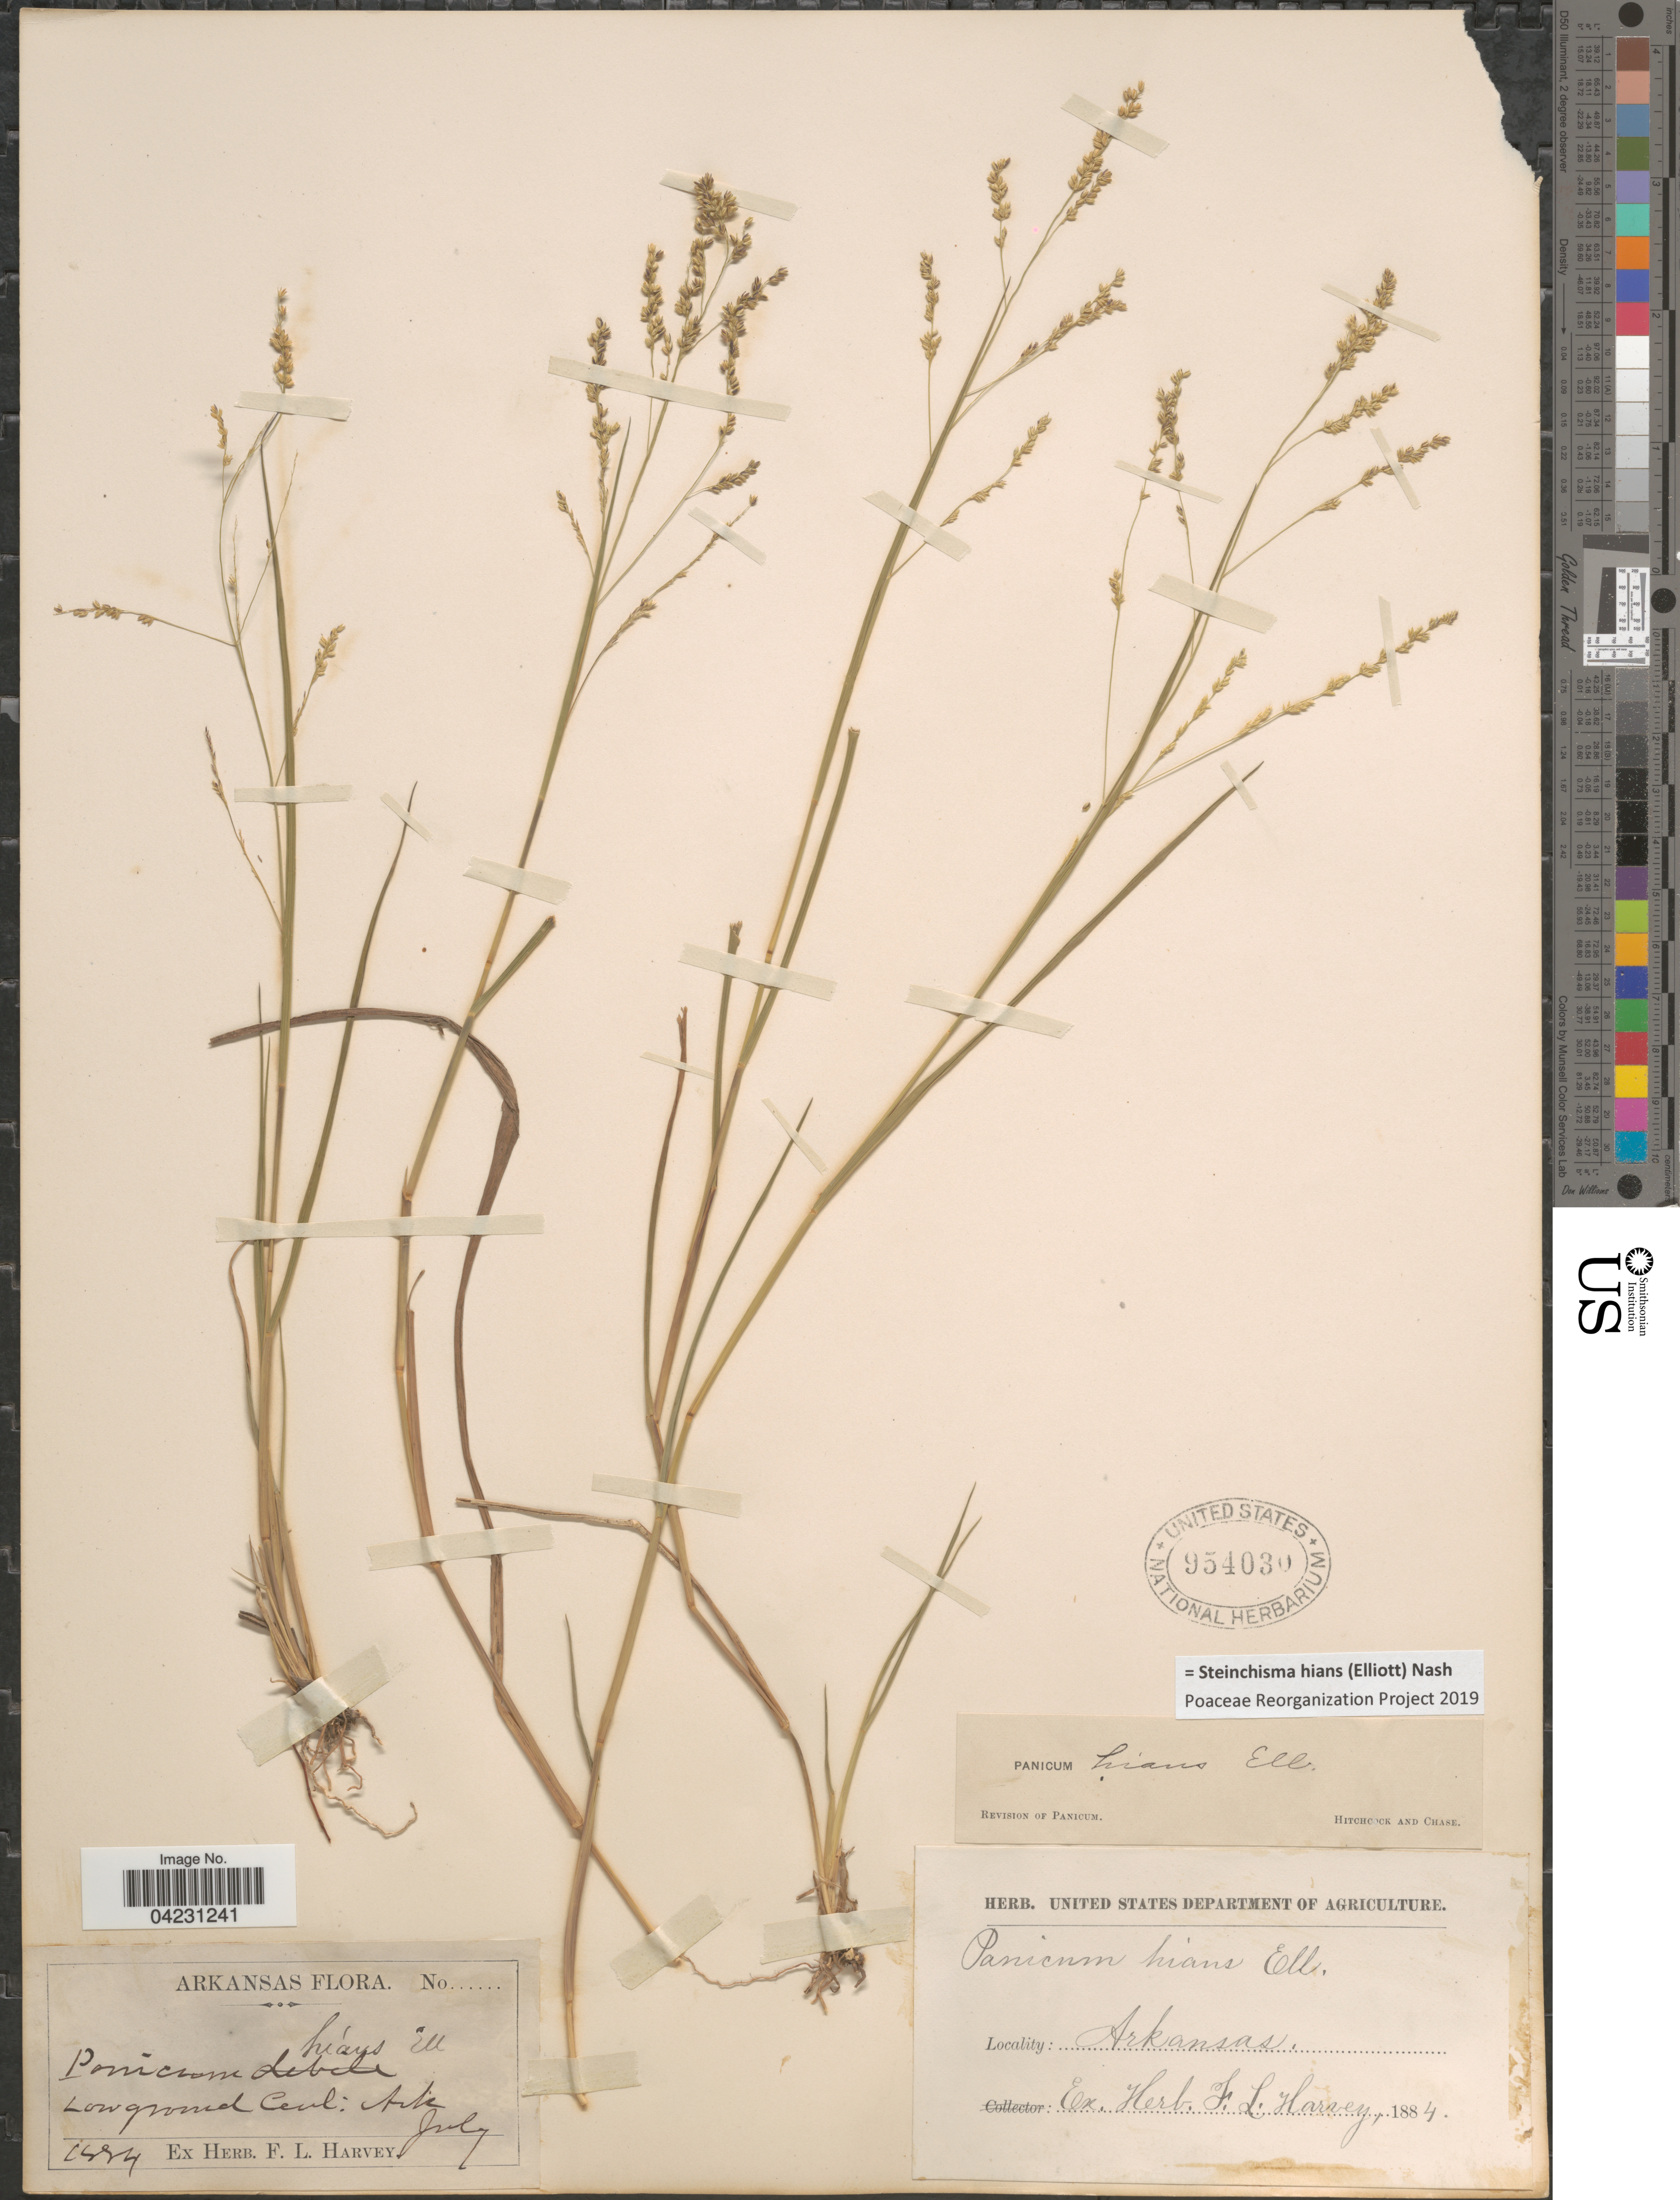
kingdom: Plantae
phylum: Tracheophyta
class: Liliopsida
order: Poales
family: Poaceae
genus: Steinchisma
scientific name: Steinchisma hians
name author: (Elliott) Nash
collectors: ex herb. F. L. Harvey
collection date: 1884-07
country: United States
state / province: Arkansas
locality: Low ground Cenl Arka.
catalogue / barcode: US 954030